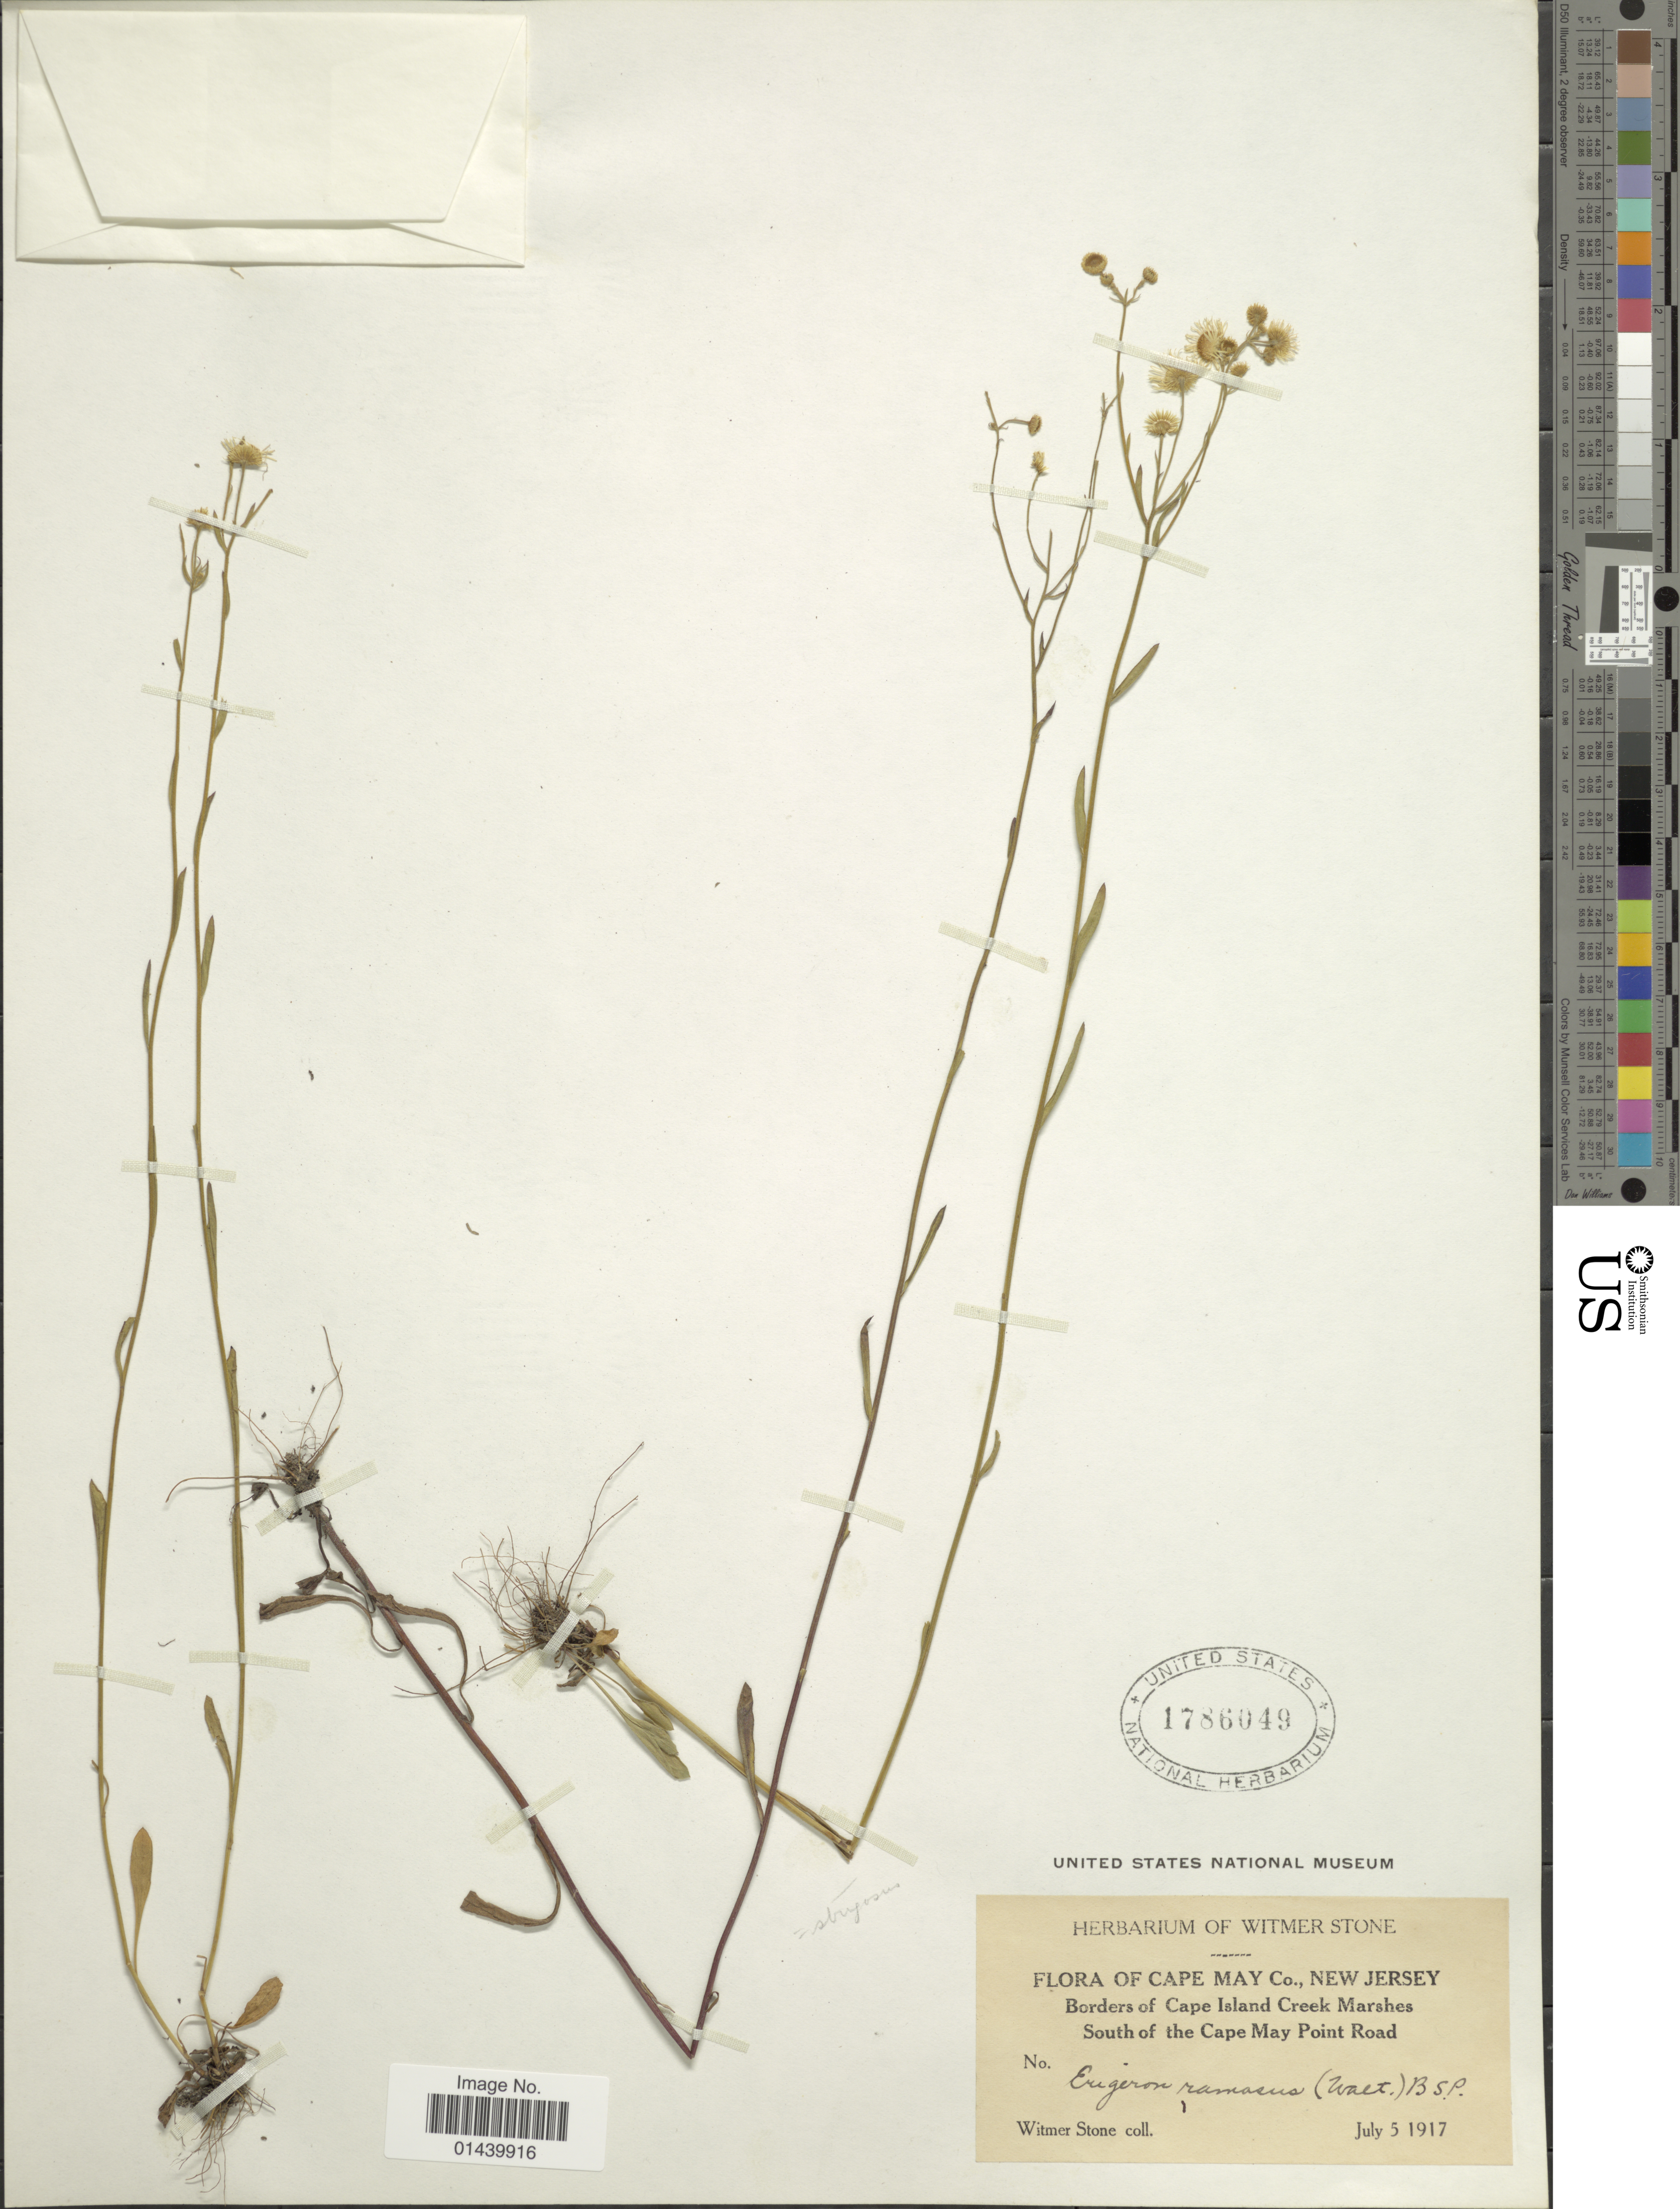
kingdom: Plantae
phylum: Tracheophyta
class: Magnoliopsida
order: Asterales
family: Asteraceae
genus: Erigeron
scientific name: Erigeron strigosus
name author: Muhl. ex Willd.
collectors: W. Stone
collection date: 1917-07-05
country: United States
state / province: New Jersey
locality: Cape May Co. Borders of Cape Island Creek Marshed. South of the Cape May Point Road.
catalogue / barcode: US 1786049